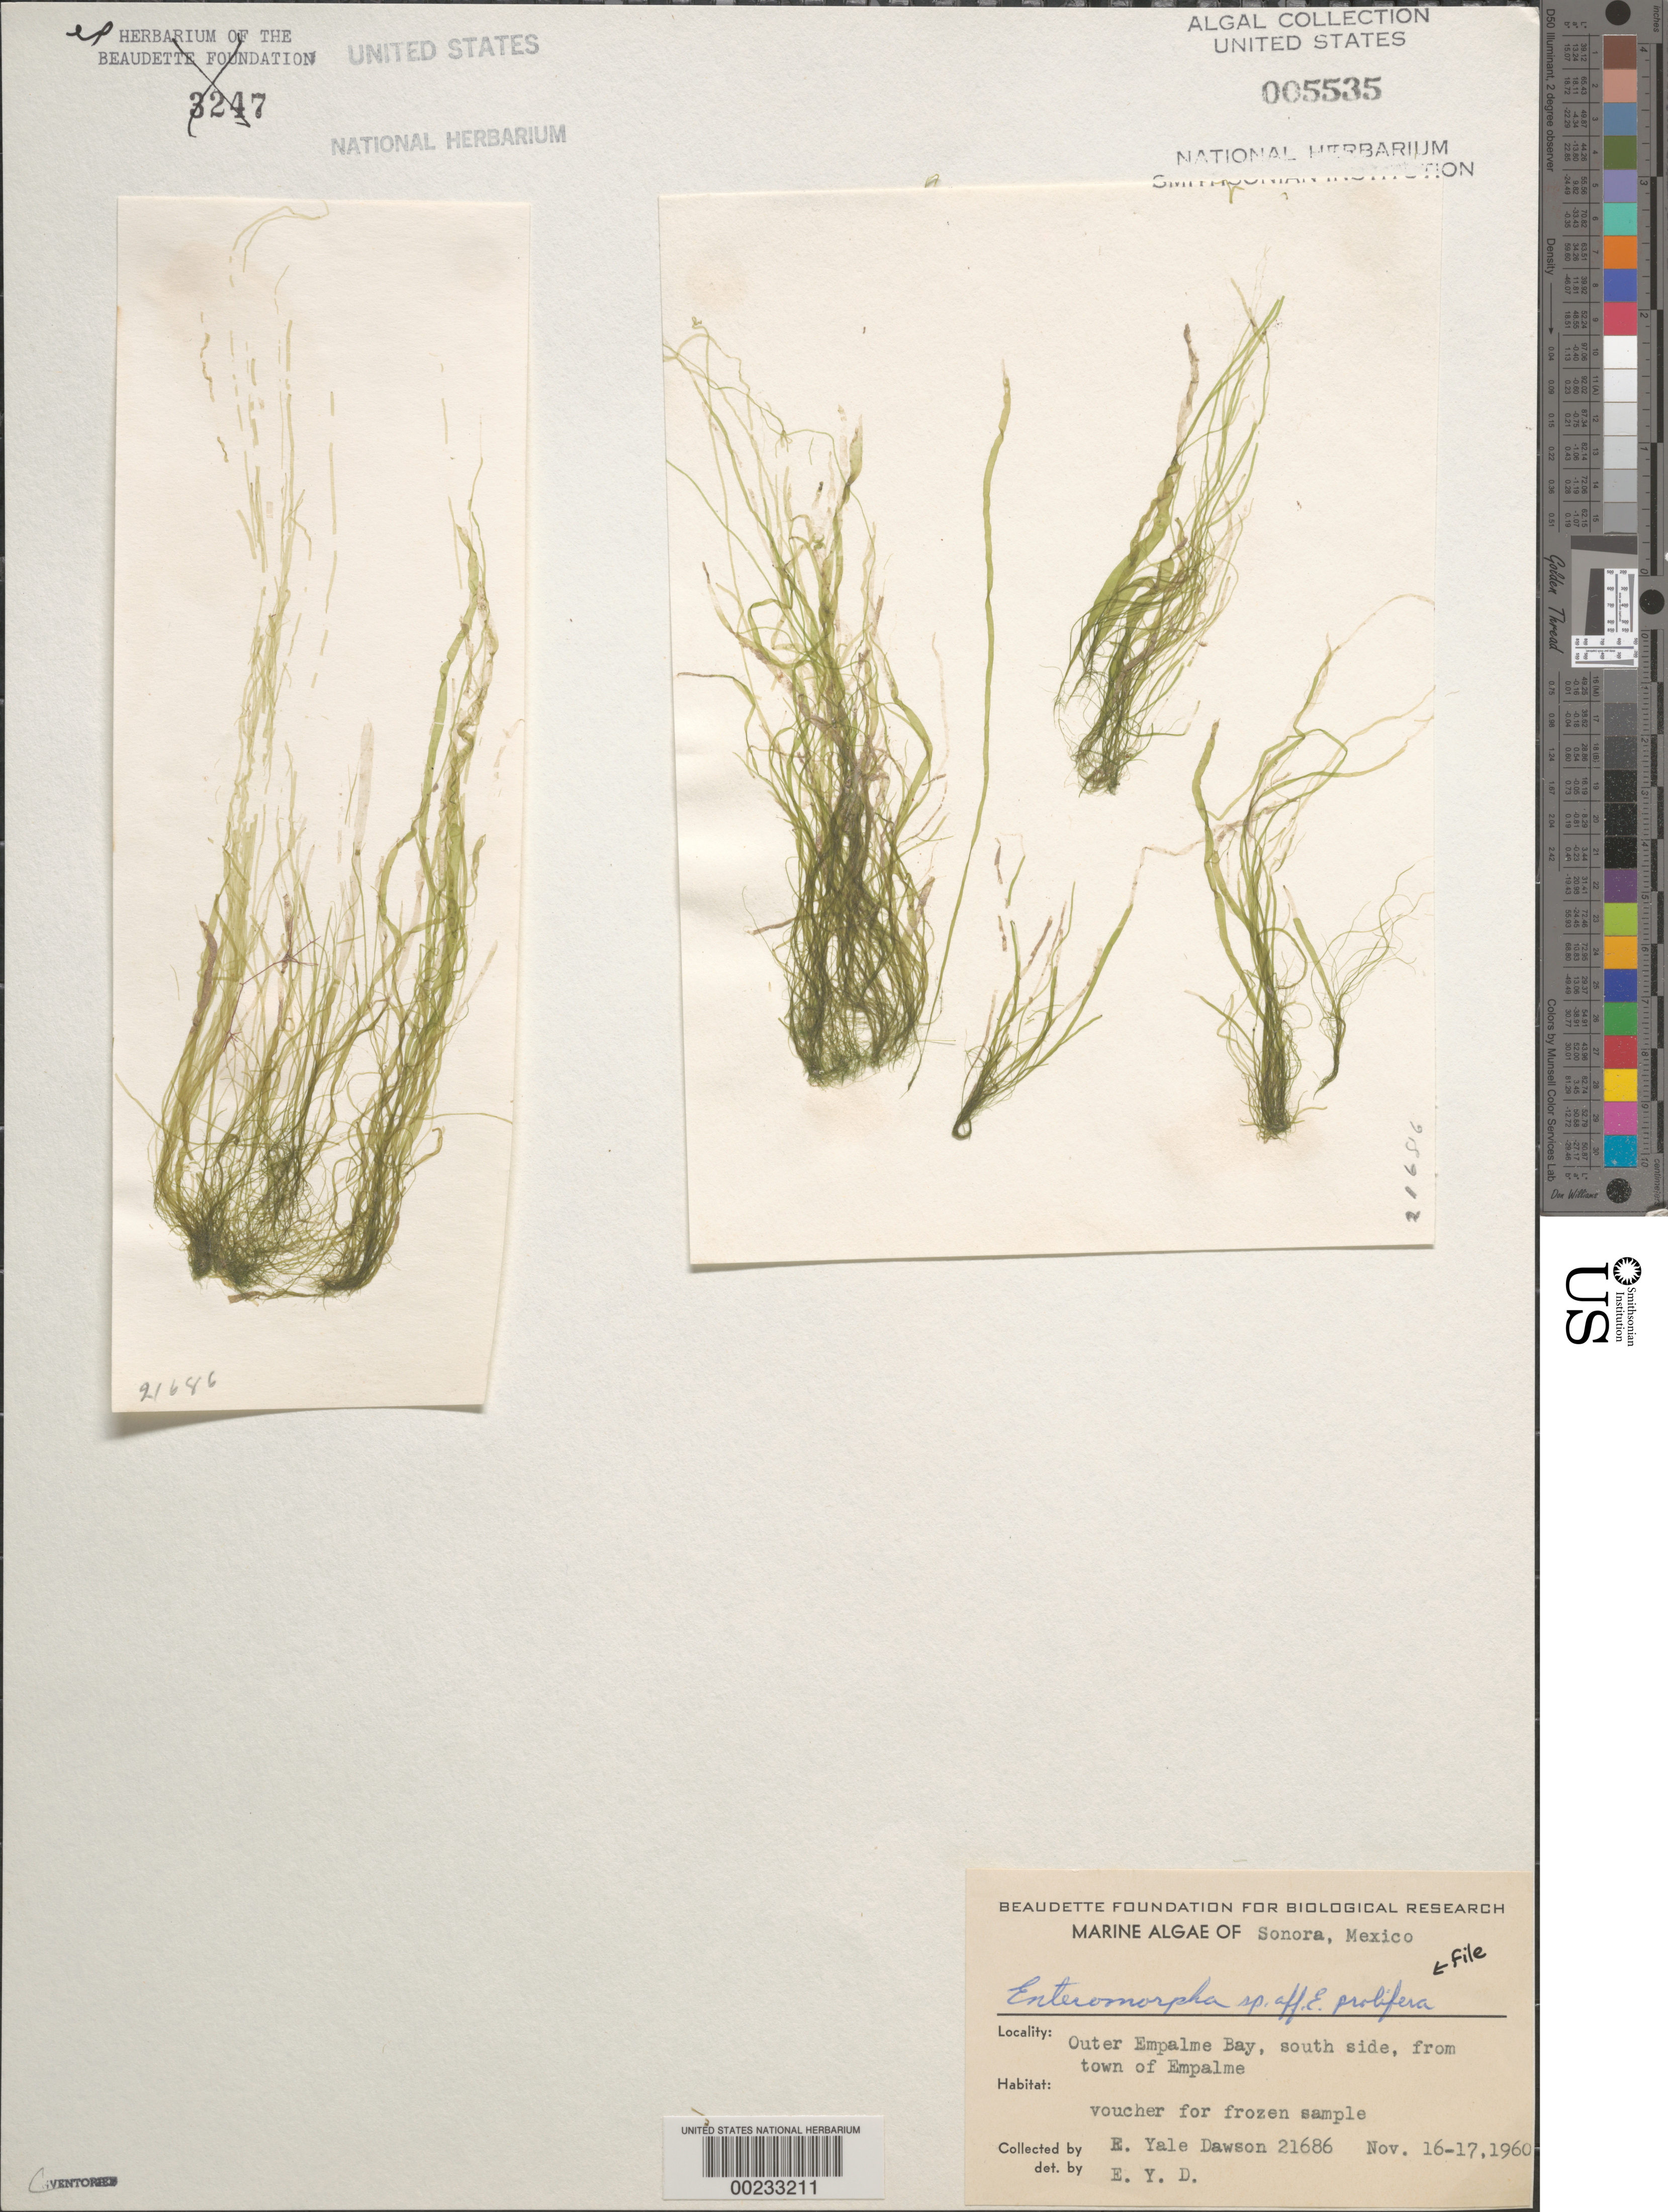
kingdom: Plantae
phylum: Chlorophyta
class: Ulvophyceae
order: Ulvales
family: Ulvaceae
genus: Ulva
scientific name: Ulva prolifera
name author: O.F. Müller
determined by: Algae name updating Project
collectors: E. Y. Dawson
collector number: EYD 21686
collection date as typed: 16 Nov 1960 TO 17 Nov 1960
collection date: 1960-11-16/1960-11-17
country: Mexico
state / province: Sonora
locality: Empalme, outer Empalme Bay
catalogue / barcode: US 5535